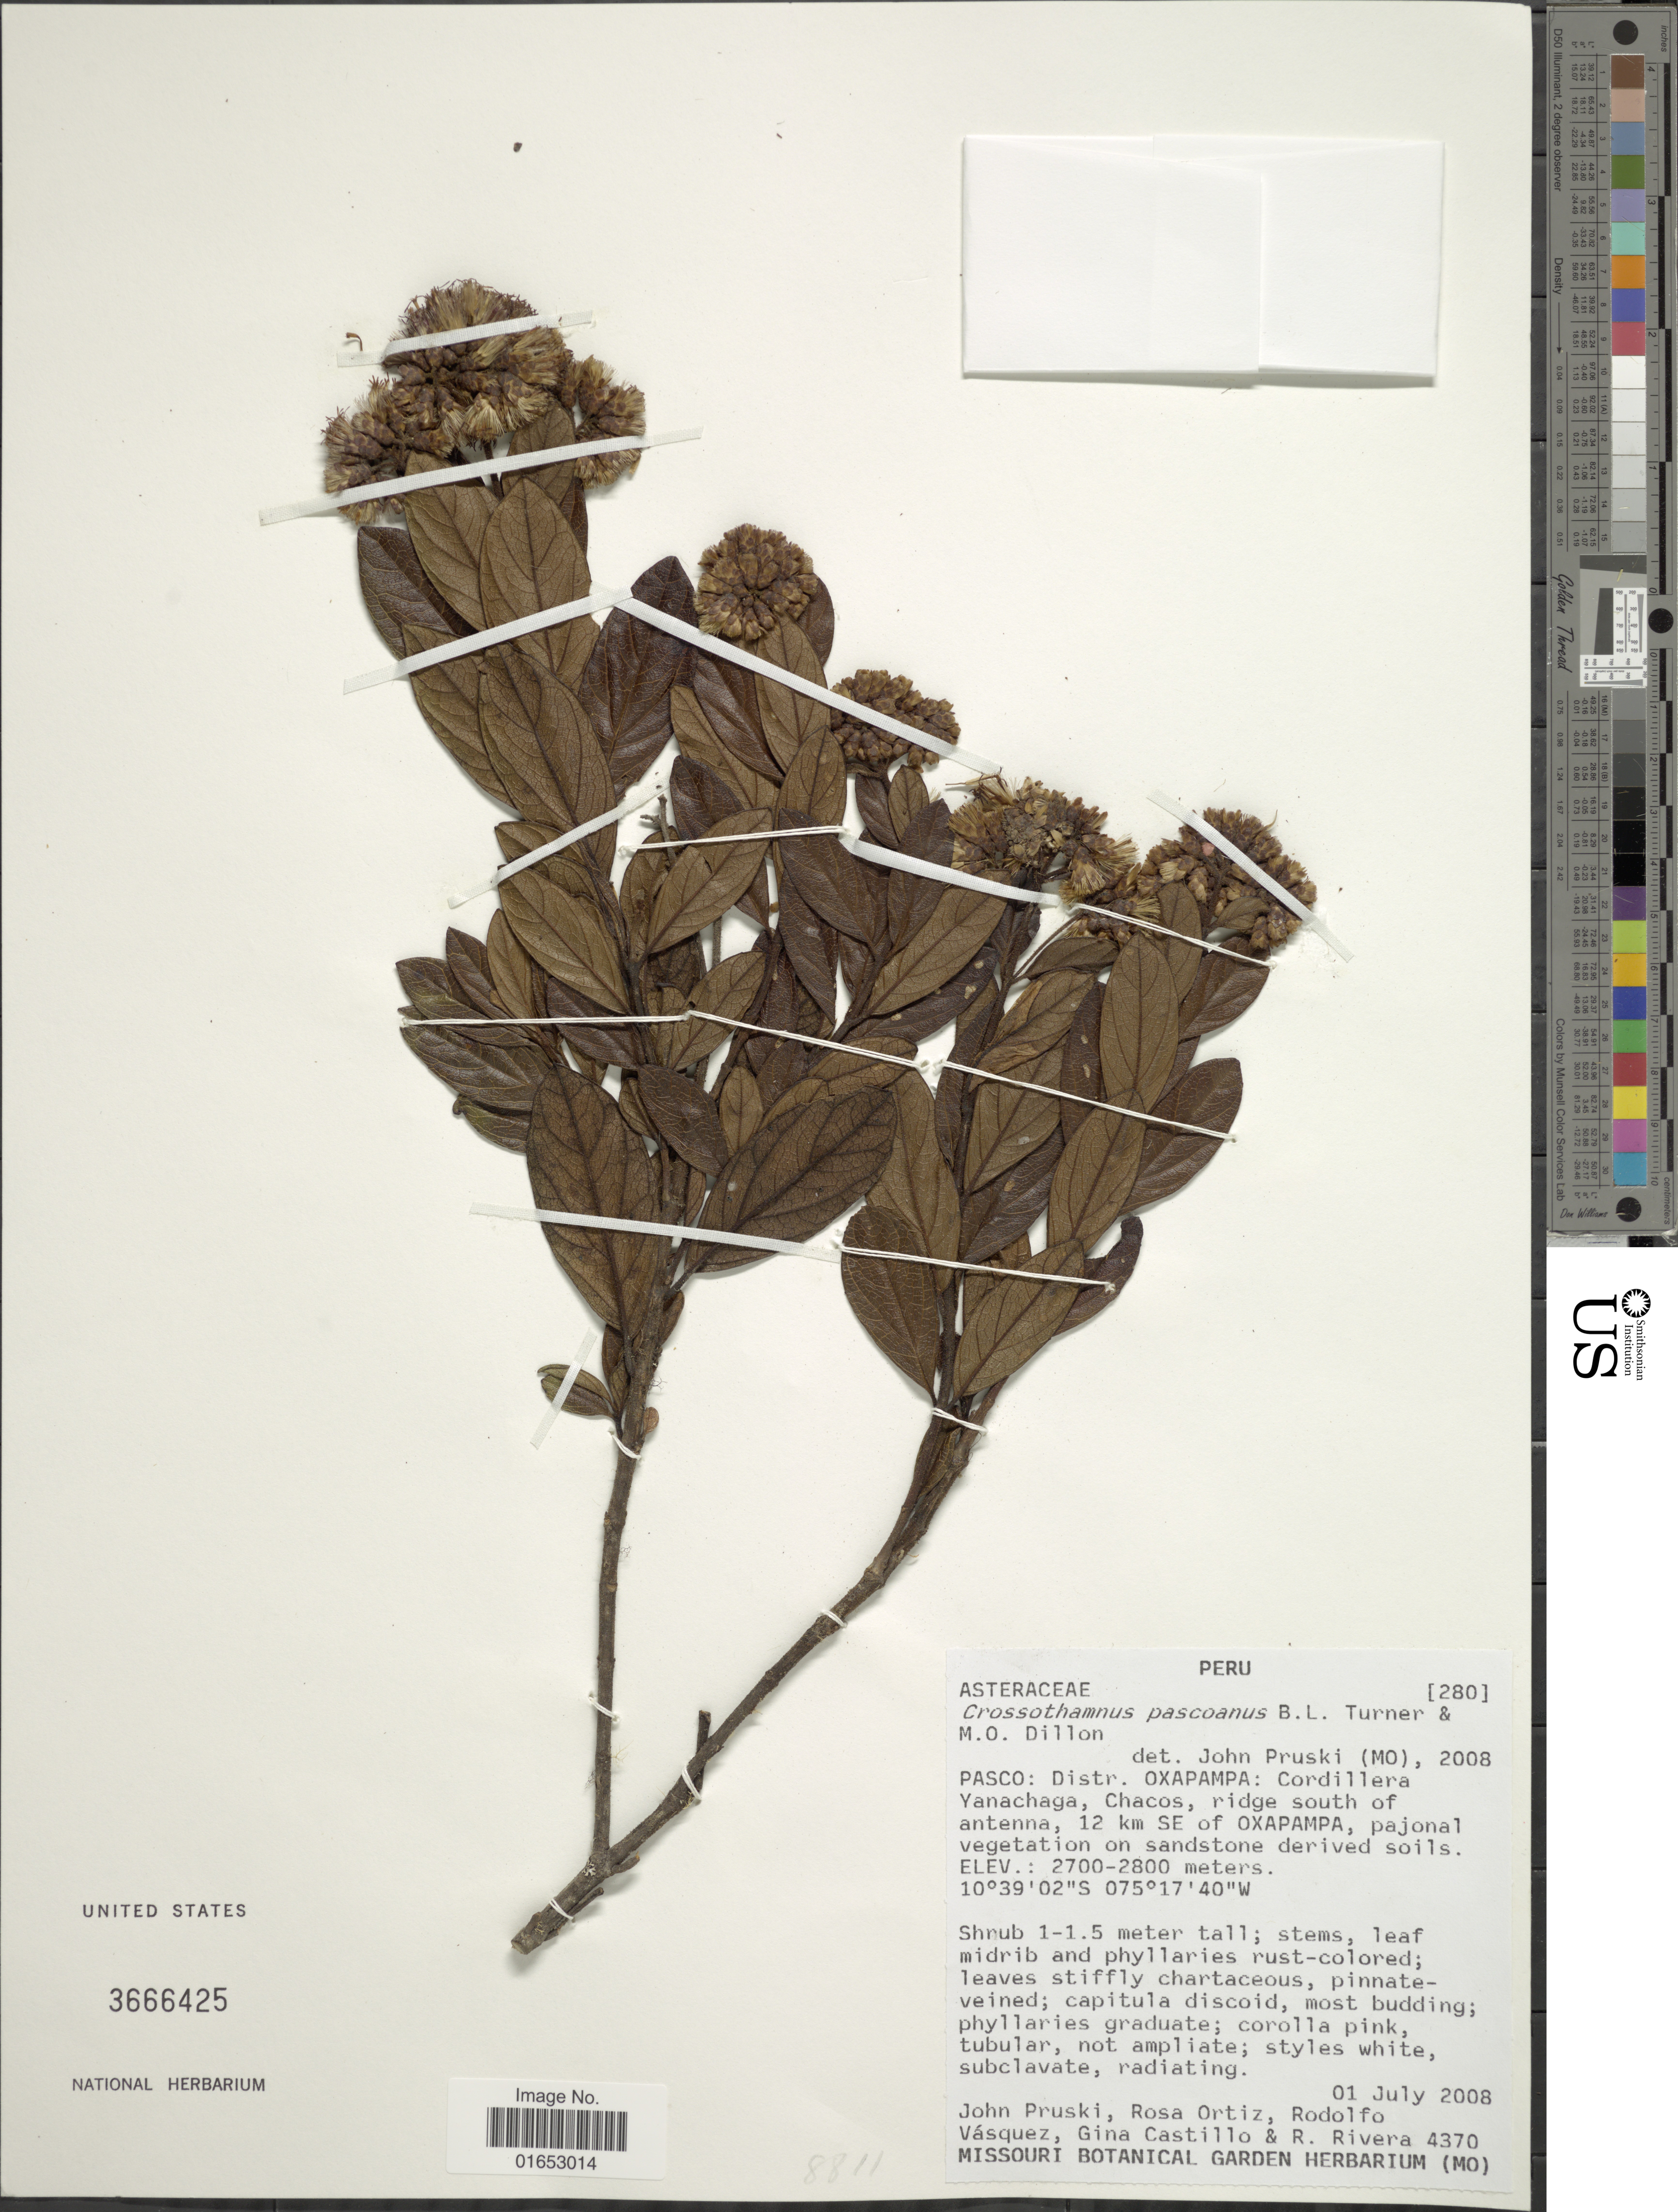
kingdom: Plantae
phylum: Tracheophyta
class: Magnoliopsida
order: Asterales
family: Asteraceae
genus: Crossothamnus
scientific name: Crossothamnus pascoanus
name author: B.L. Turner & M.O. Dillon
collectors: J. F. Pruski, R. del C. Ortiz, R. Vásquez, G. Castillo & R. Rivera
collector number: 4370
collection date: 2008-07-01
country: Peru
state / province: Pasco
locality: Distr. Oxapampa: Cordillera Yanachaga, Chacos, ridge south of antenna, 12 km SE of Oxapampa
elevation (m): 2700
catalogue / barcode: US 3666425